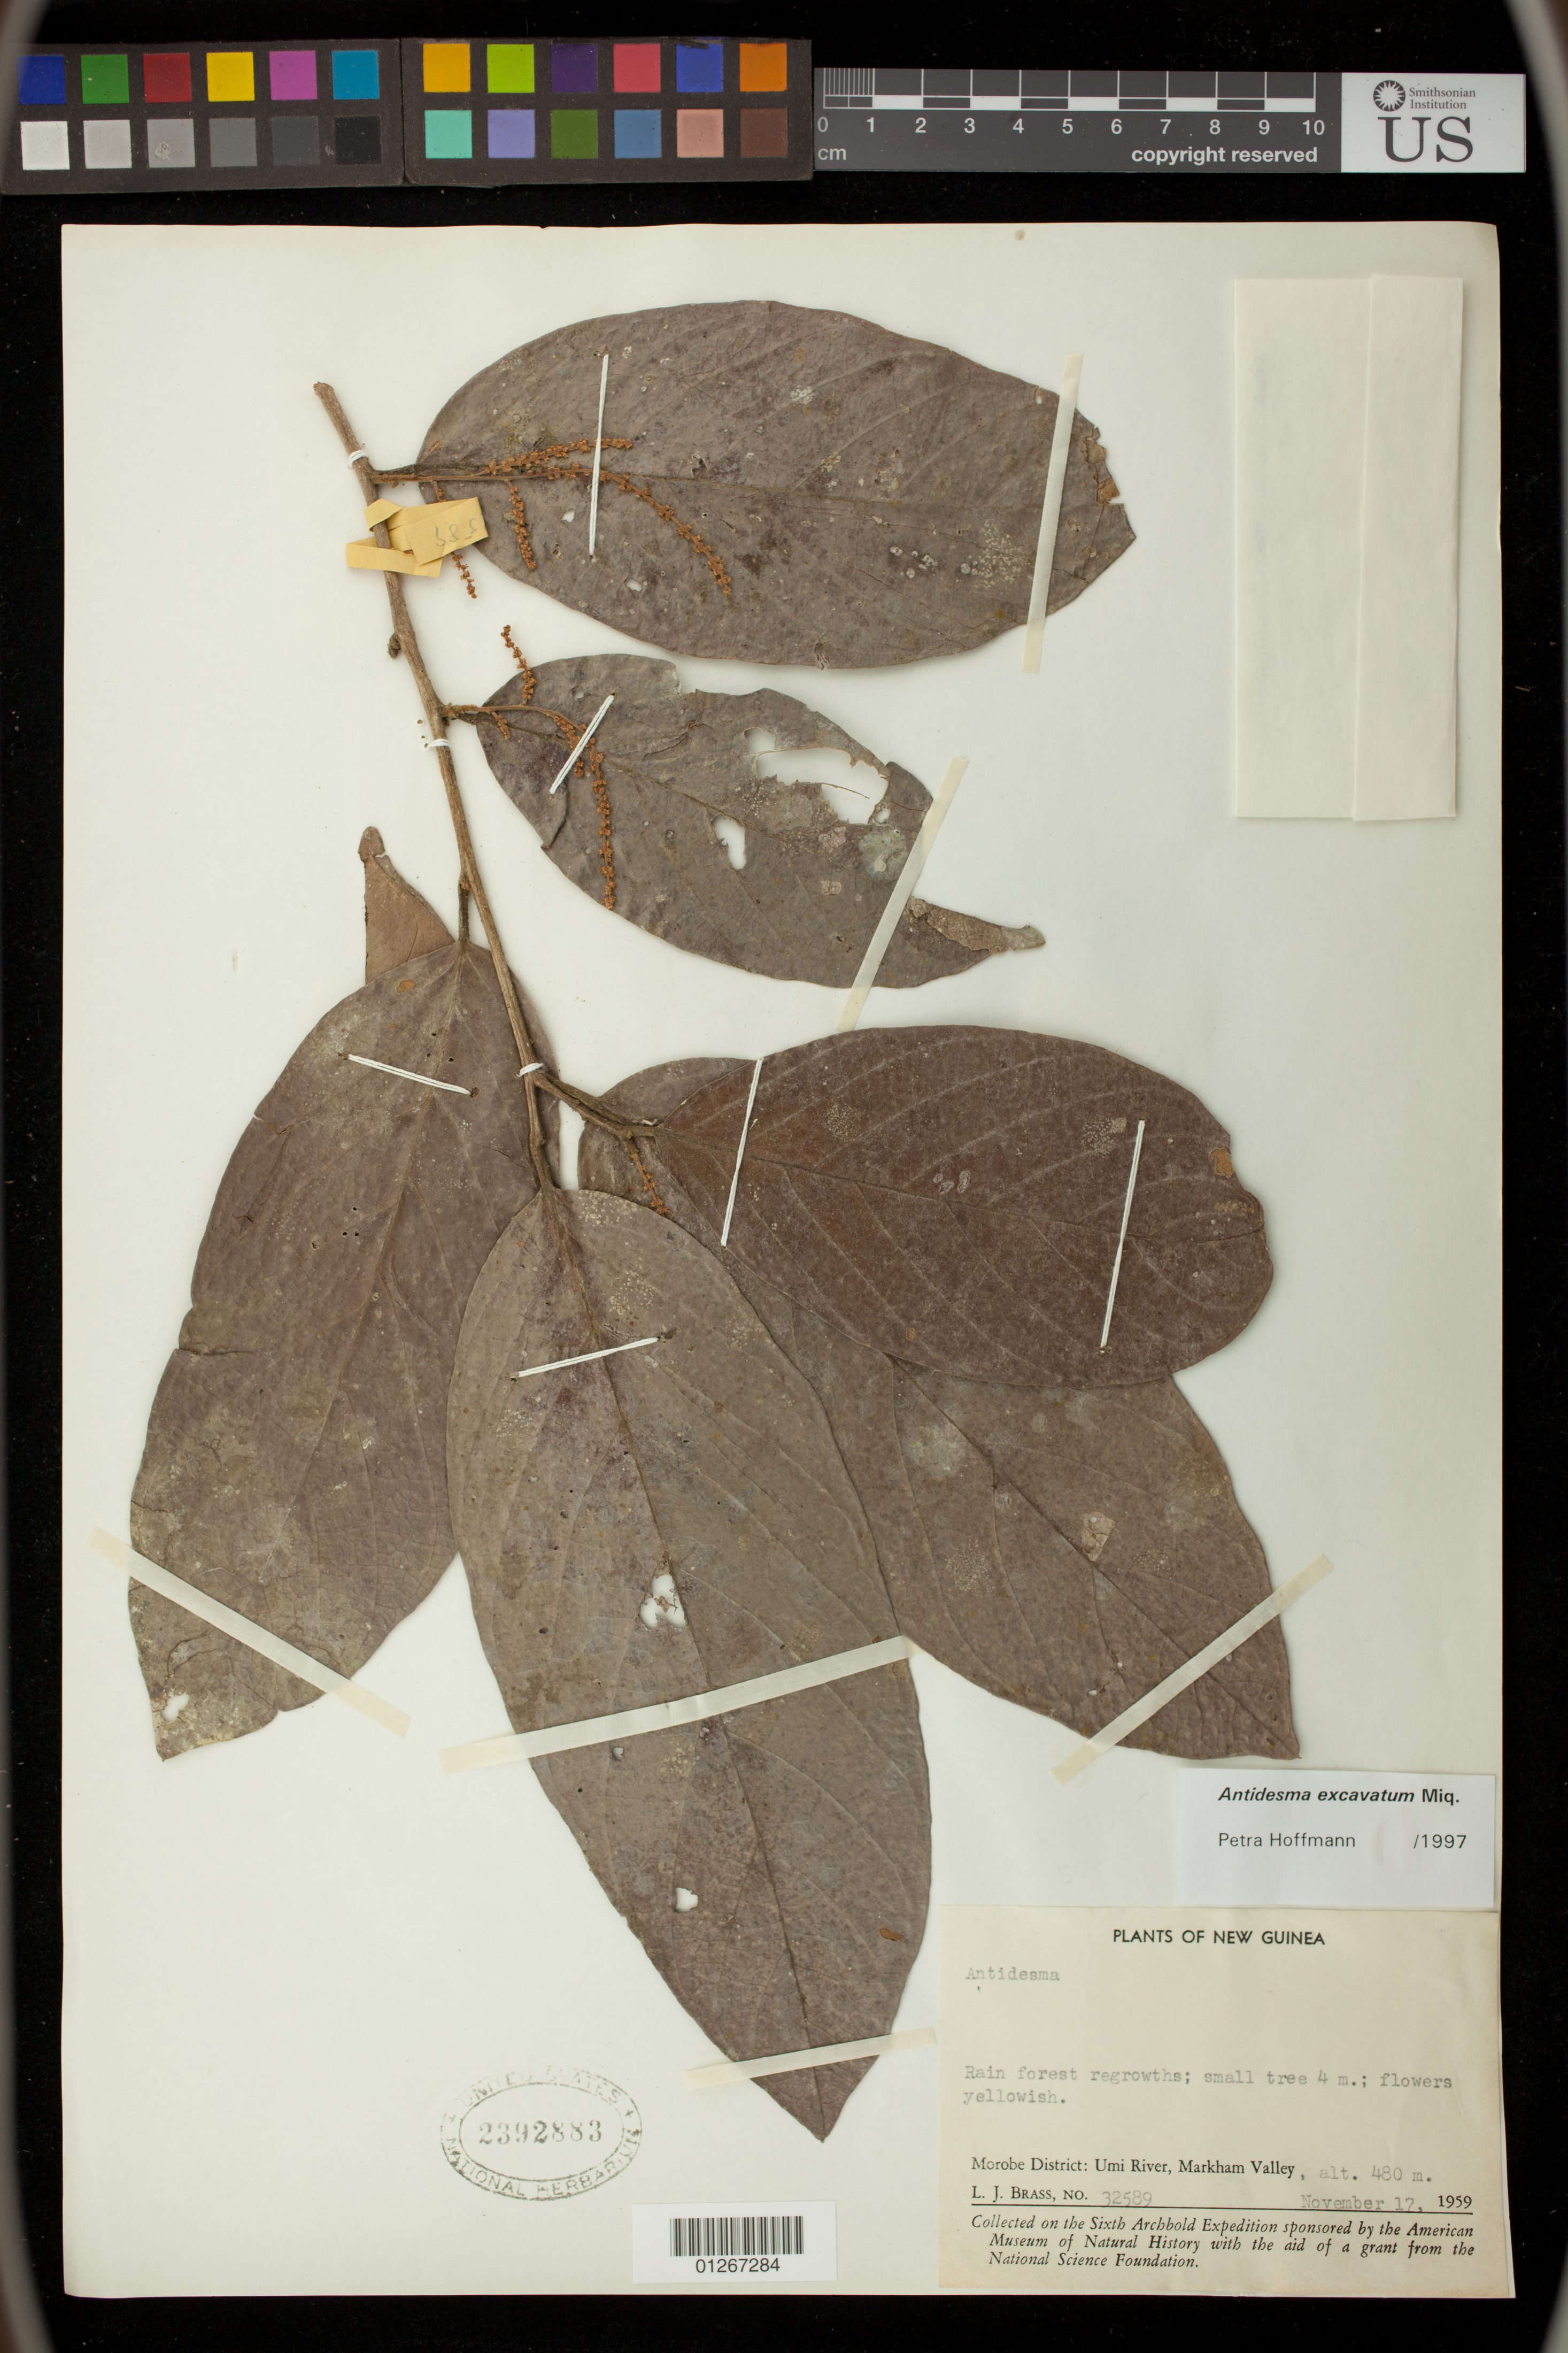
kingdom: Plantae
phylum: Tracheophyta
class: Magnoliopsida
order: Malpighiales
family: Phyllanthaceae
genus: Antidesma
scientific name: Antidesma excavatum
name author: Miq.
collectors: L. J. Brass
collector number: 32589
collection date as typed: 17 Nov 1959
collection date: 1959-11-17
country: Papua New Guinea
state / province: Morobe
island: New Guinea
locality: Umi river, markham valley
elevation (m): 480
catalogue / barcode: US 2392883